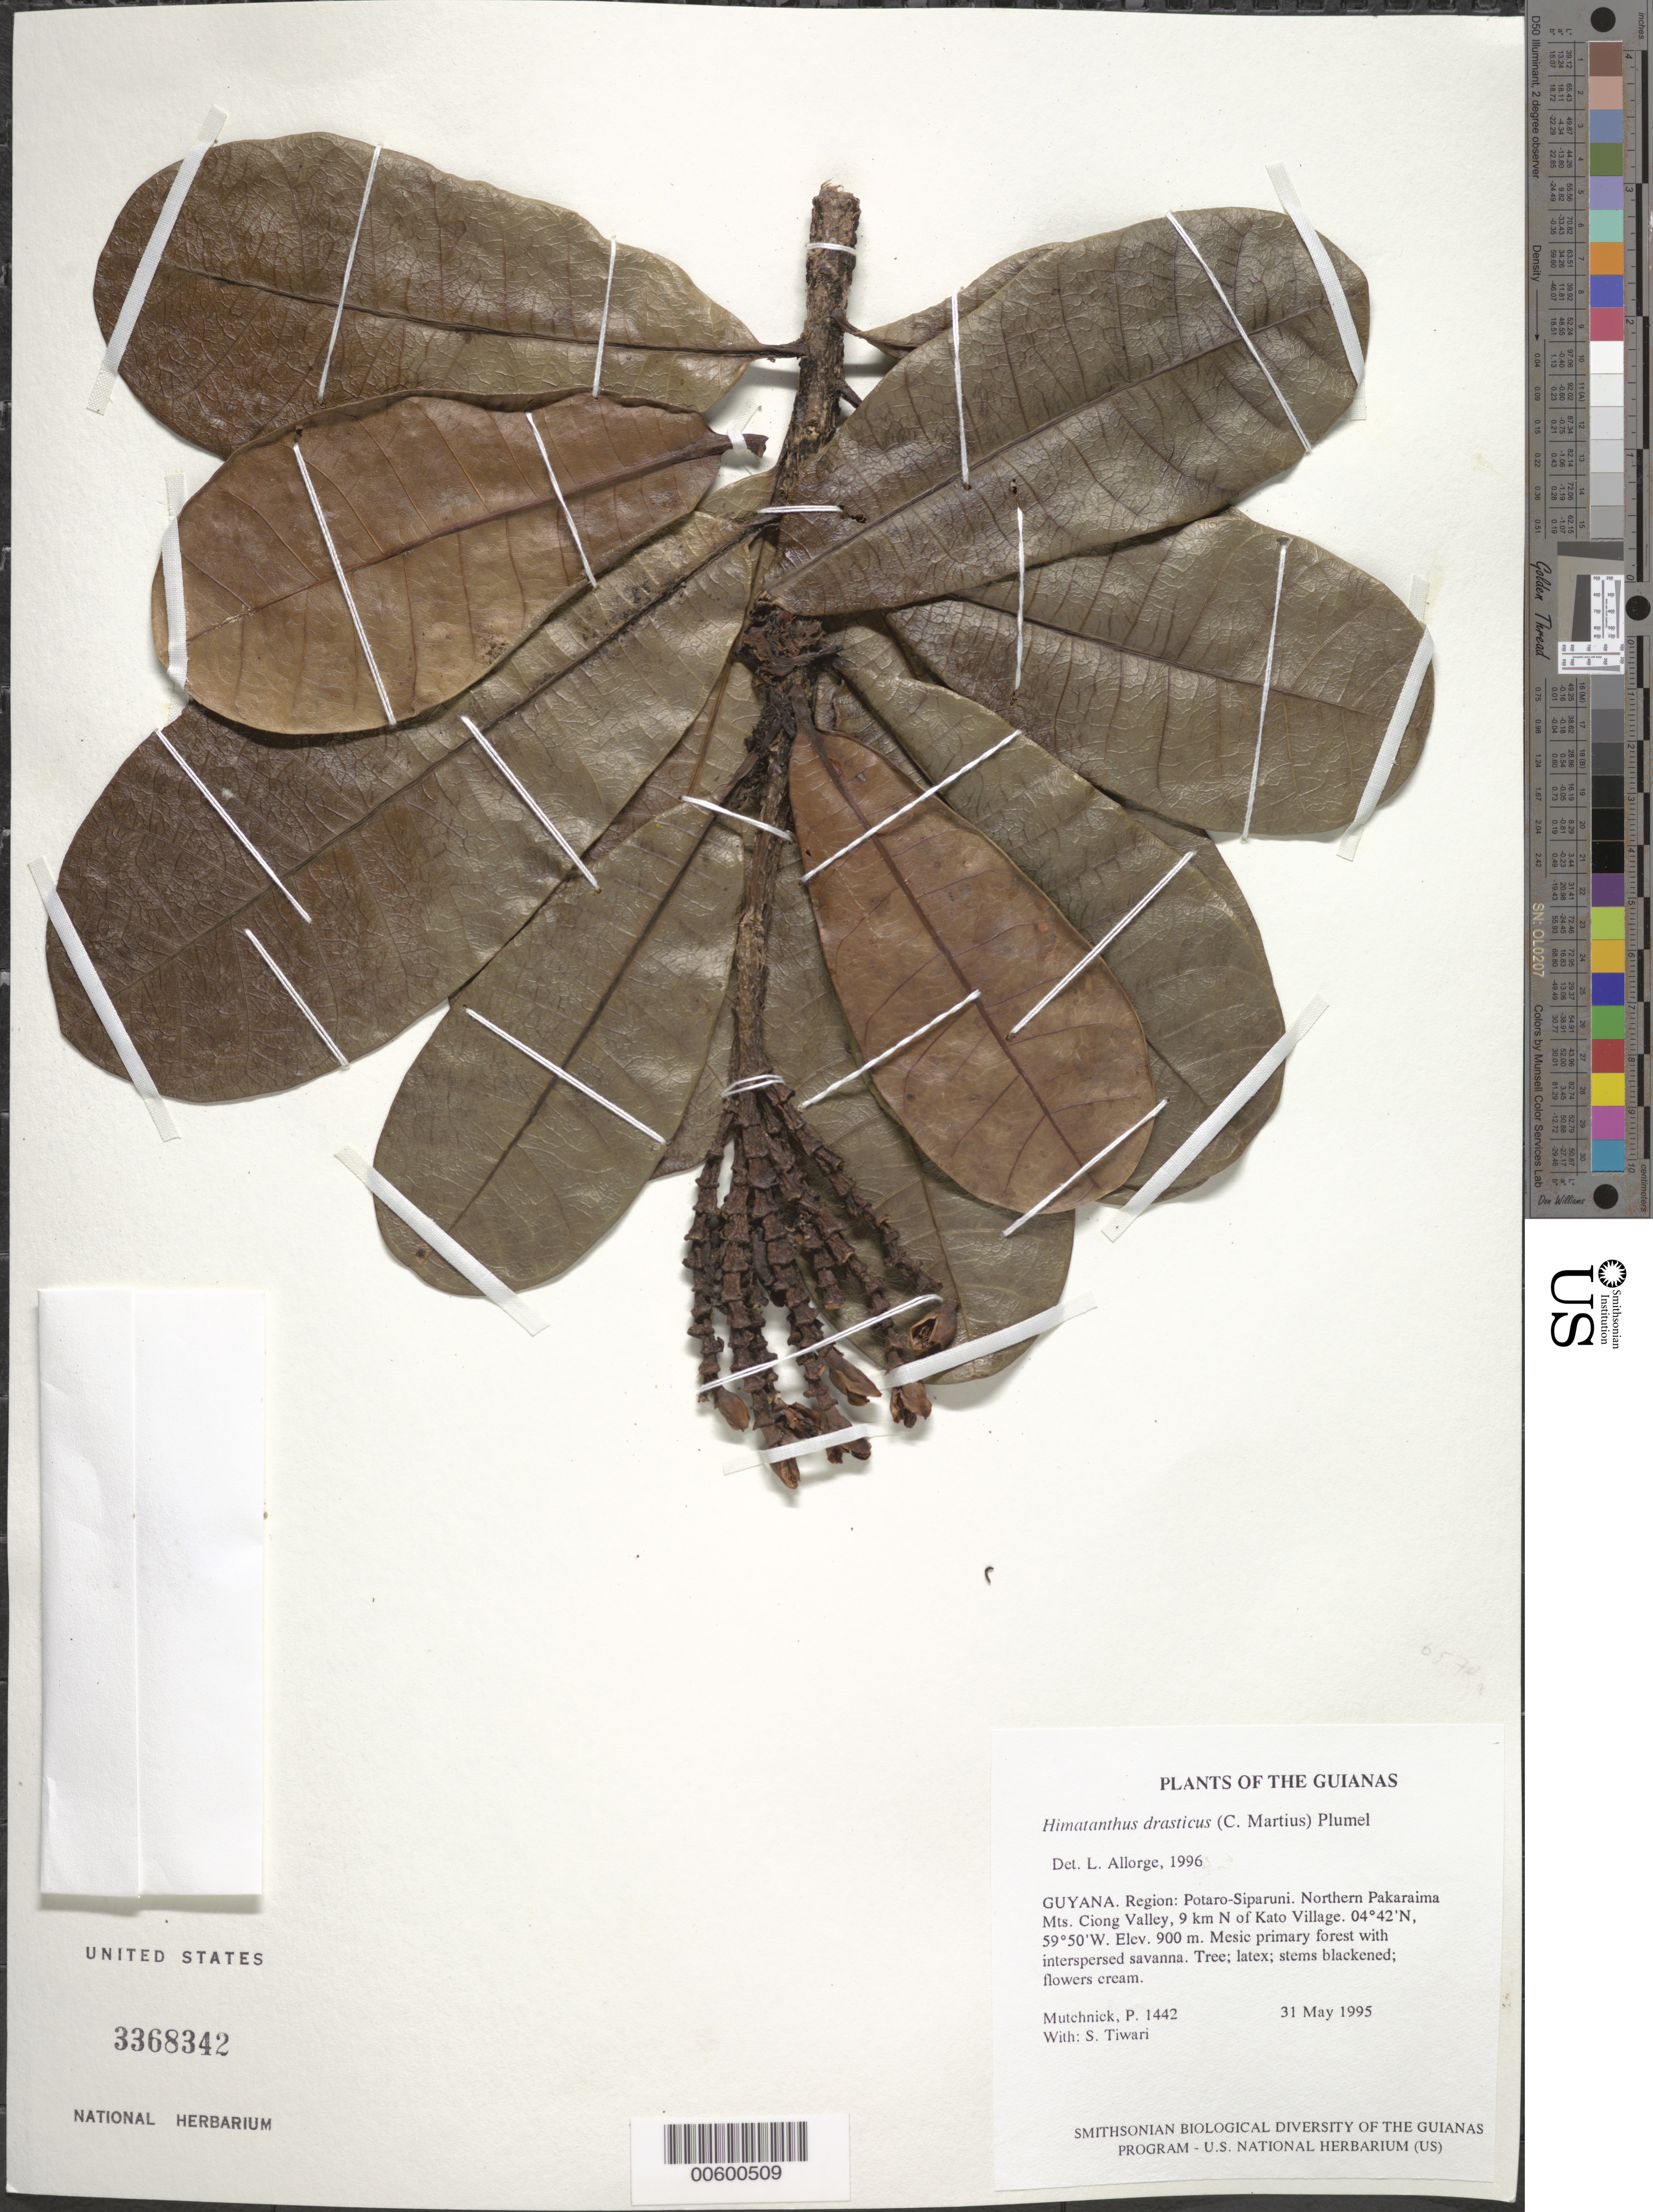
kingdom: Plantae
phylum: Tracheophyta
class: Magnoliopsida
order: Gentianales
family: Apocynaceae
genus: Himatanthus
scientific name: Himatanthus drasticus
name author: (Mart.) Plumel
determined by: Allorge, L.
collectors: P. Mutchnick & S. Tiwari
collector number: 1442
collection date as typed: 31 May 1995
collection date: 1995-05-31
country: Guyana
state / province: Potaro-Siparuni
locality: Northern Pakaraima Mts. Ciong Valley, 9 km N of Kato Village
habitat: Mesic primary forest with interspersed savanna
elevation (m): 900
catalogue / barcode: US 3368342